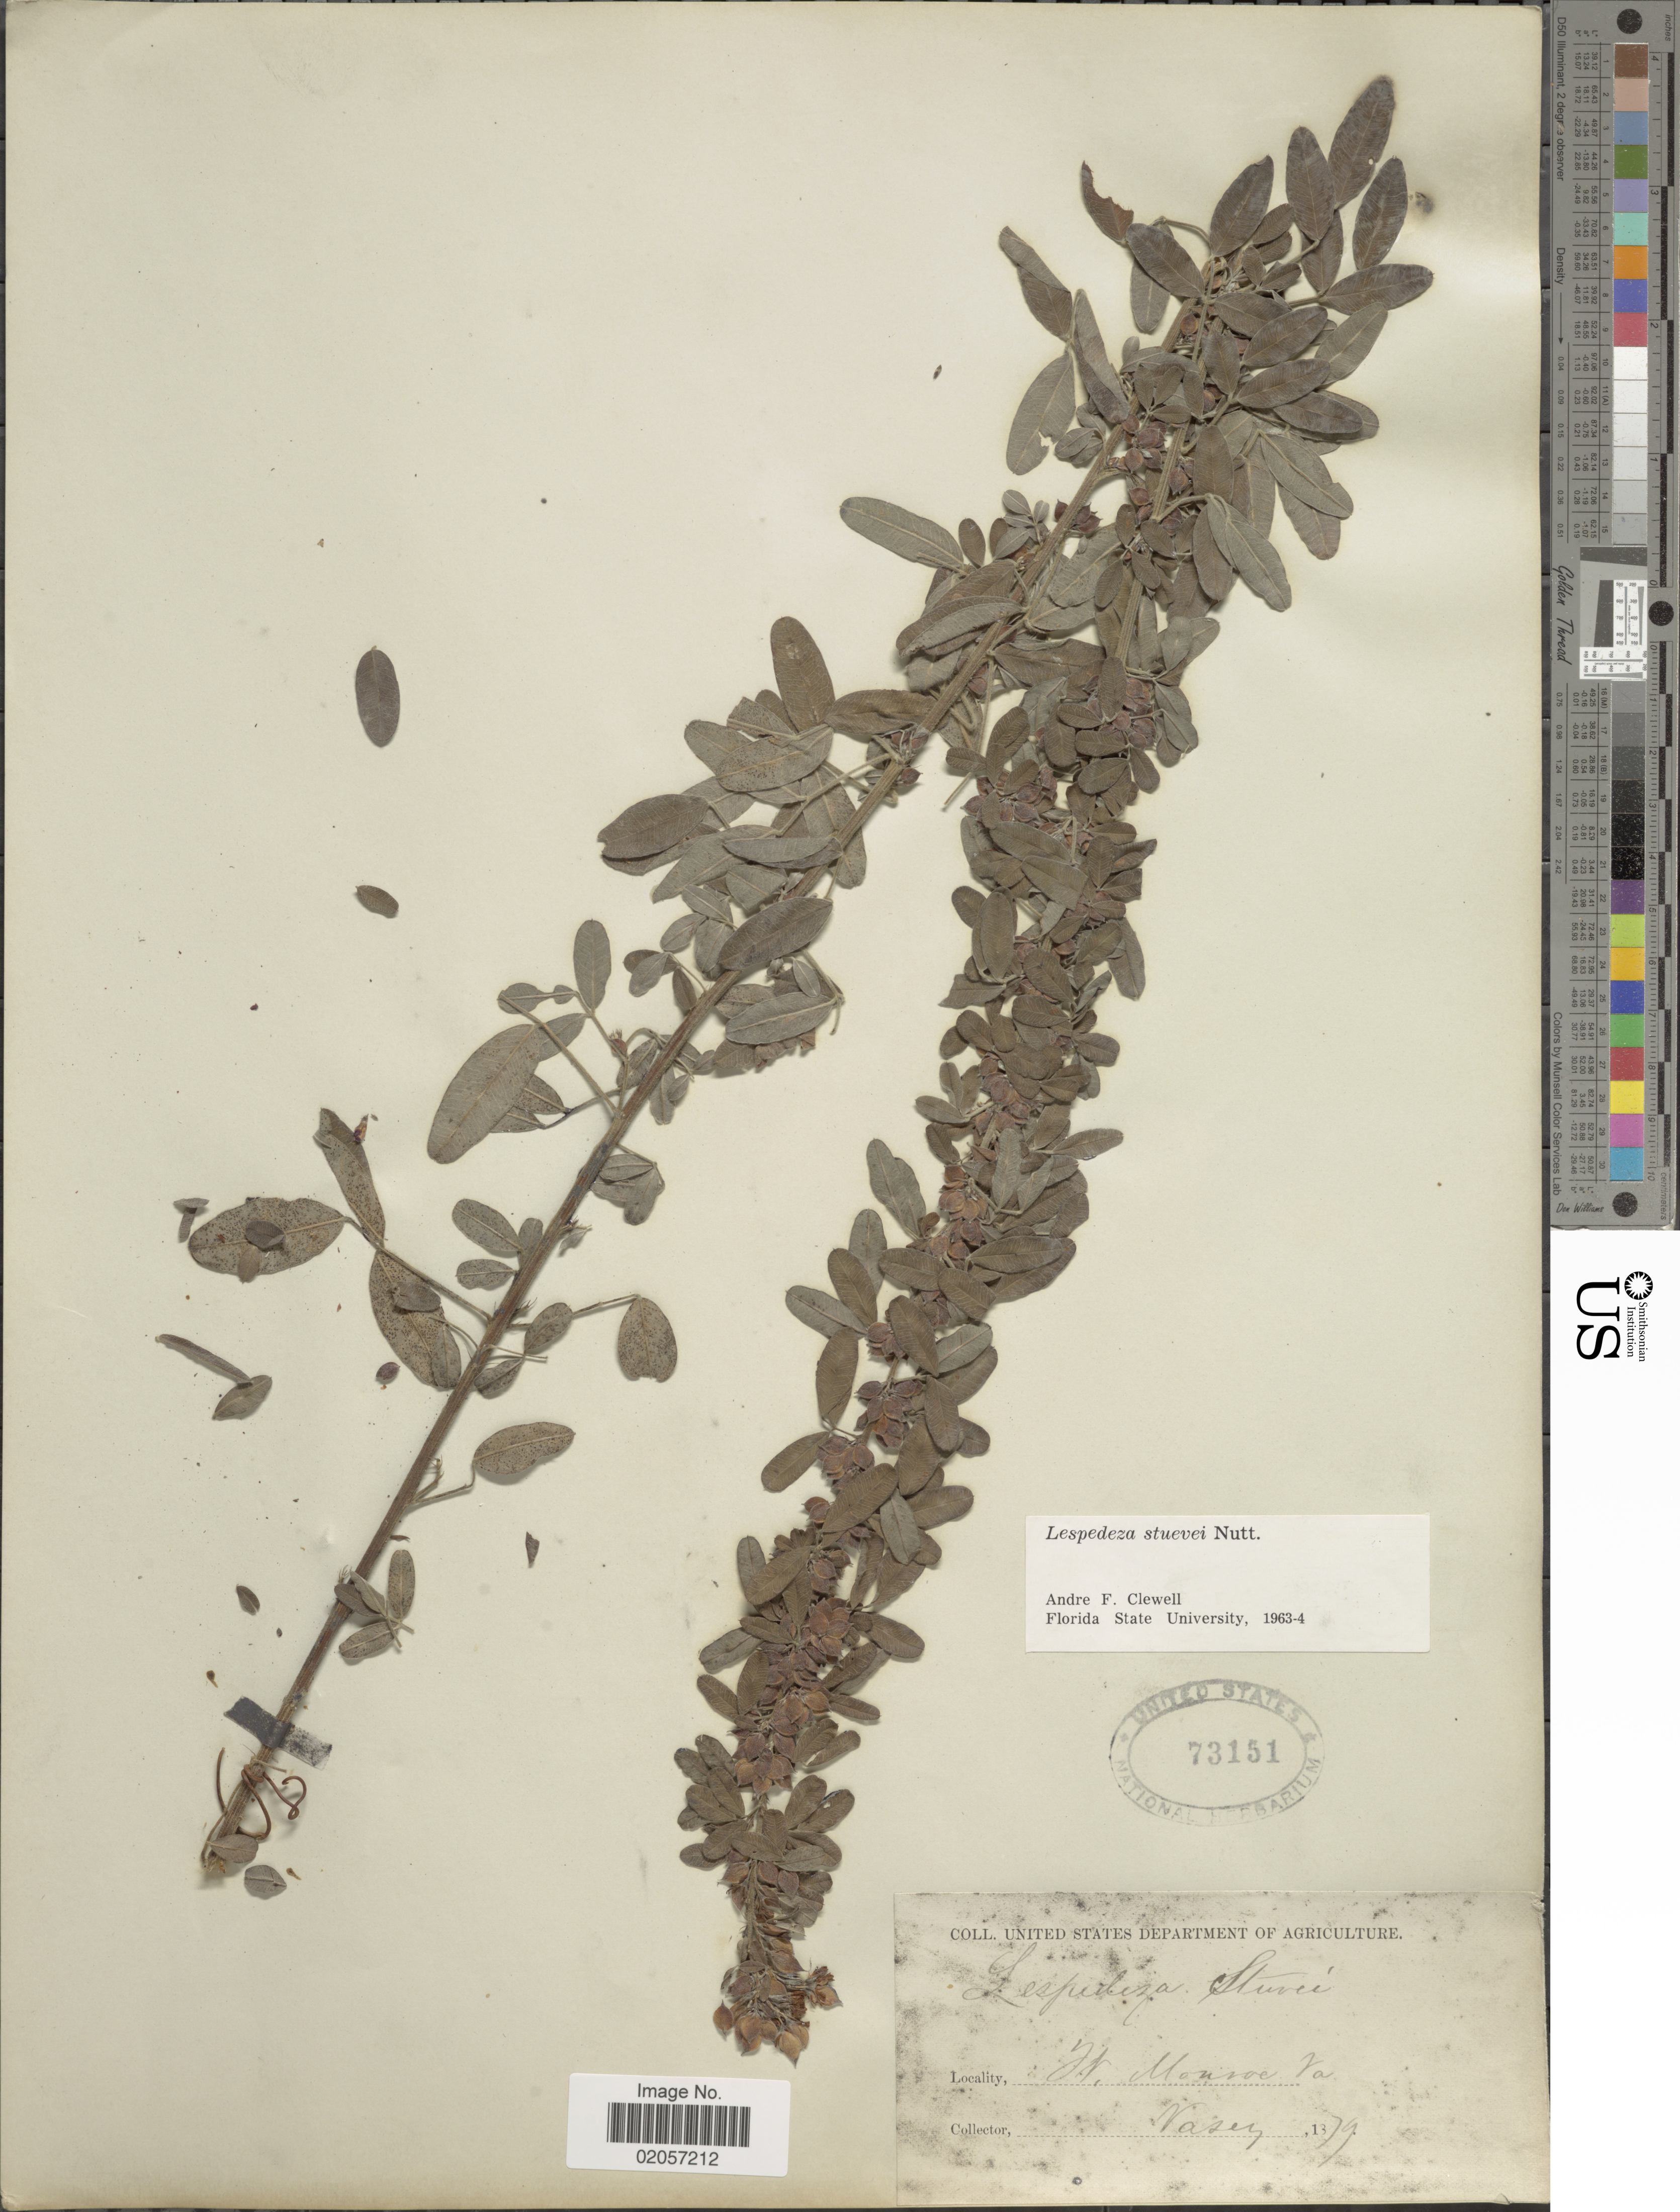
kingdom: Plantae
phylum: Tracheophyta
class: Magnoliopsida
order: Fabales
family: Fabaceae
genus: Lespedeza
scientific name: Lespedeza stuevei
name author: Nutt.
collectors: Vasey, --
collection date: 1879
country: United States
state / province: Virginia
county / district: City of Hampton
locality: Ft. Monroe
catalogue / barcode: US 73151